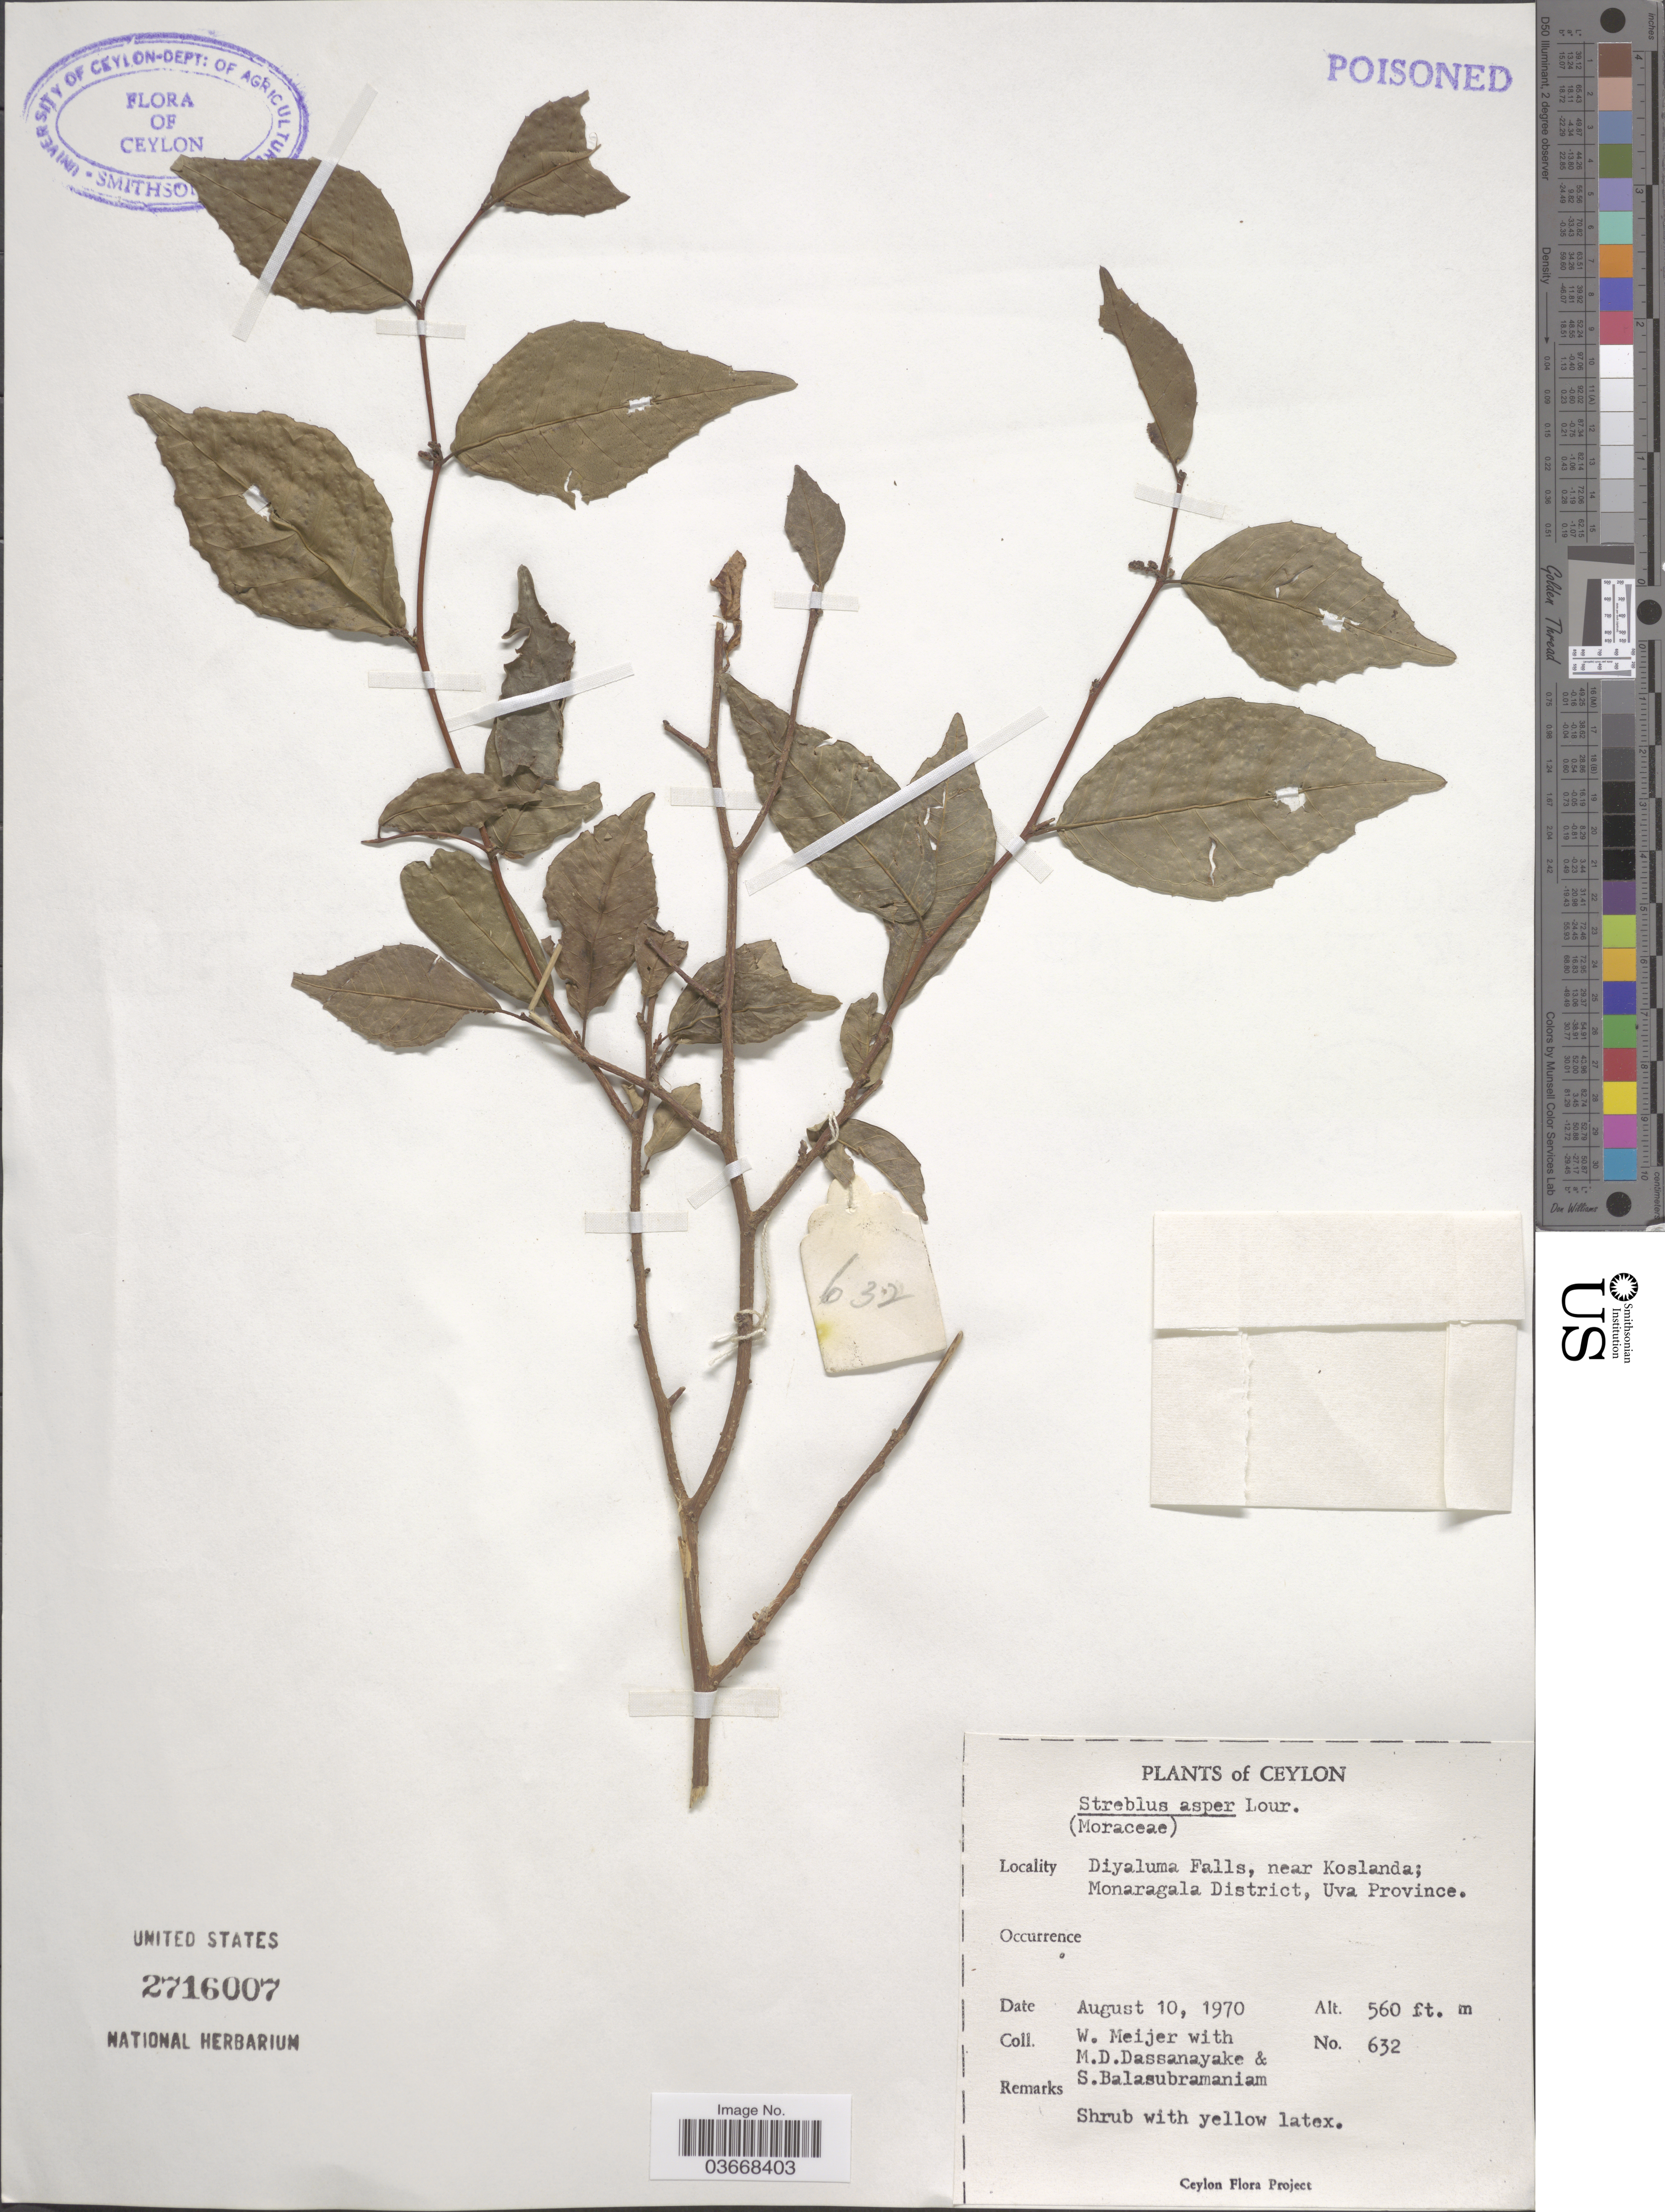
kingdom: Plantae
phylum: Tracheophyta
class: Magnoliopsida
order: Rosales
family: Moraceae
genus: Streblus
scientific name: Streblus asper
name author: Lour.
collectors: W. Meijer, M. D. Dassanayake & S. Balasubramaniam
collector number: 632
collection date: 1970-08-10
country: Sri Lanka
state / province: Uva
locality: Ceylon. Diyaluma Falls, near Koslanda; Monaragala District.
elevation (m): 171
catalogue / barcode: US 2716007